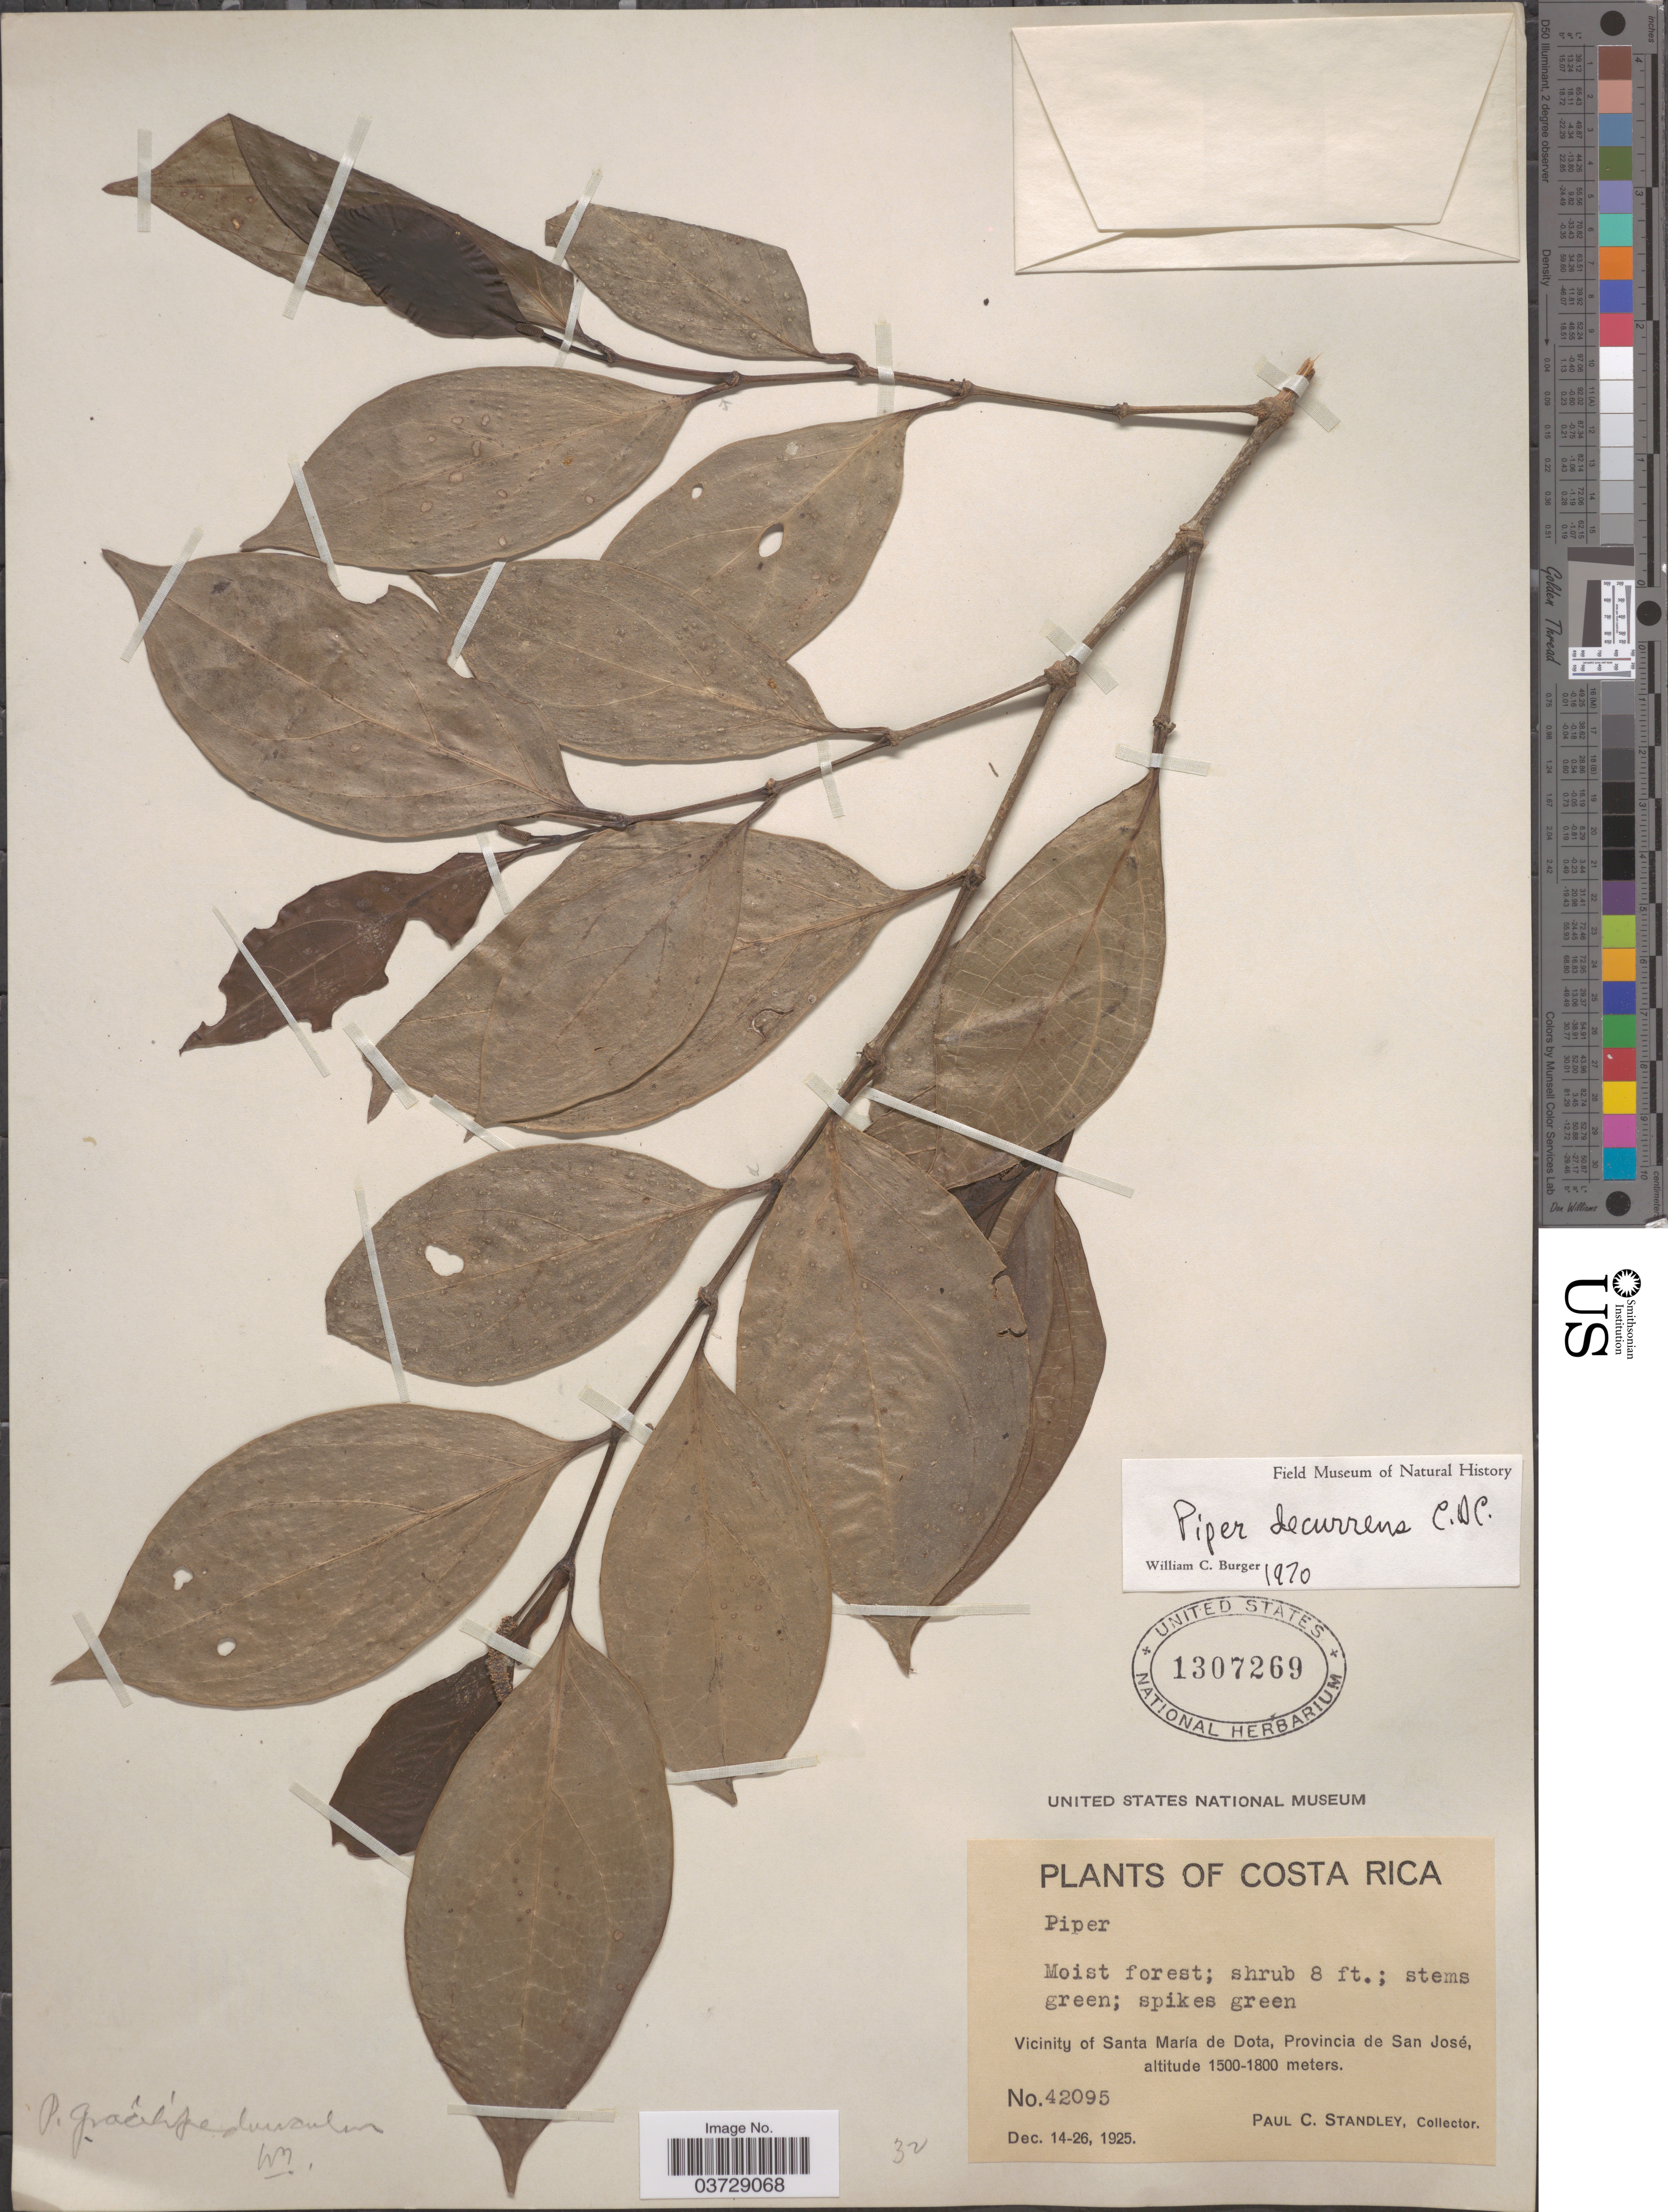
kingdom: Plantae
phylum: Tracheophyta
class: Magnoliopsida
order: Piperales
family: Piperaceae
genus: Piper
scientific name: Piper decurrens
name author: C. DC.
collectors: P. C. Standley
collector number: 42095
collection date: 1925-12-14/1925-12-26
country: Costa Rica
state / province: San José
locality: Vicinity of Santa María de Dota.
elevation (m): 1500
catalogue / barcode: US 1307269